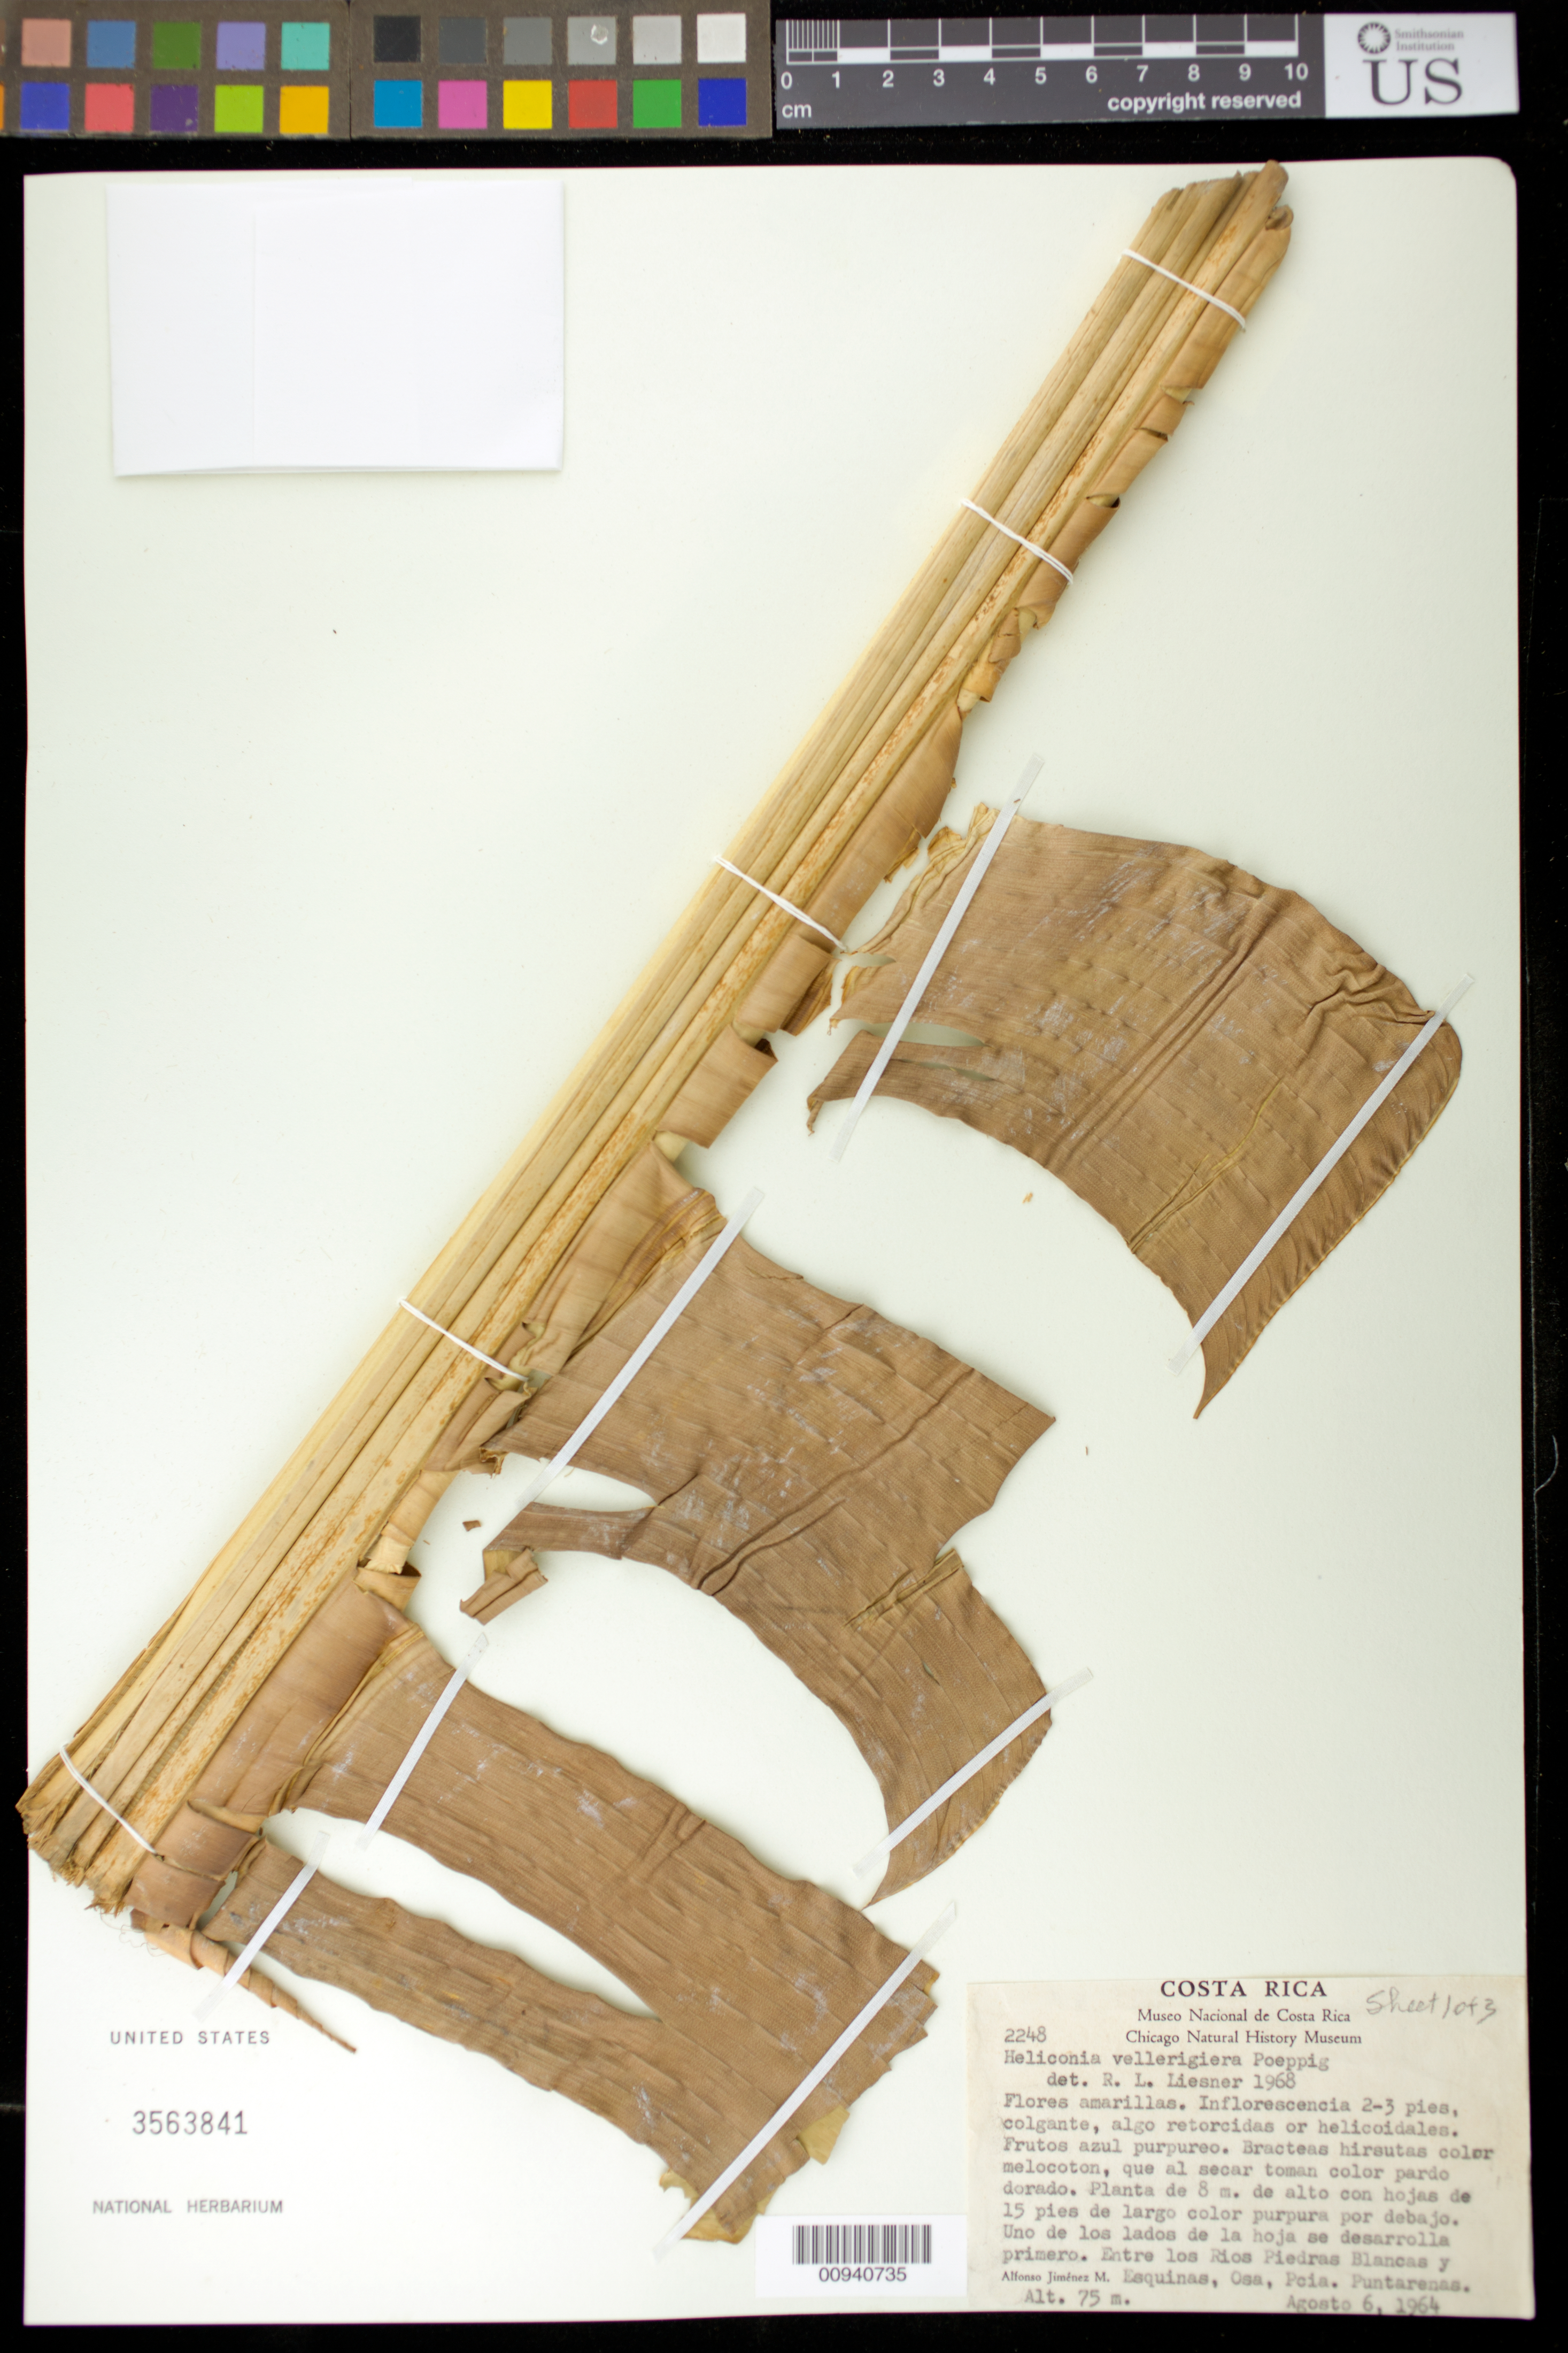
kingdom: Plantae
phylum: Tracheophyta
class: Liliopsida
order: Zingiberales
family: Heliconiaceae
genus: Heliconia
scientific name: Heliconia vellerigera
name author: Poepp.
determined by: Liesner, R. L.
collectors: A. Jiménez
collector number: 2248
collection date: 1964-08-06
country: Costa Rica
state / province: Puntarenas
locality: Entre los Rios Piedras Blancas y Esquinas, Osa, Pcia.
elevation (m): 75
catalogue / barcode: US 3563841